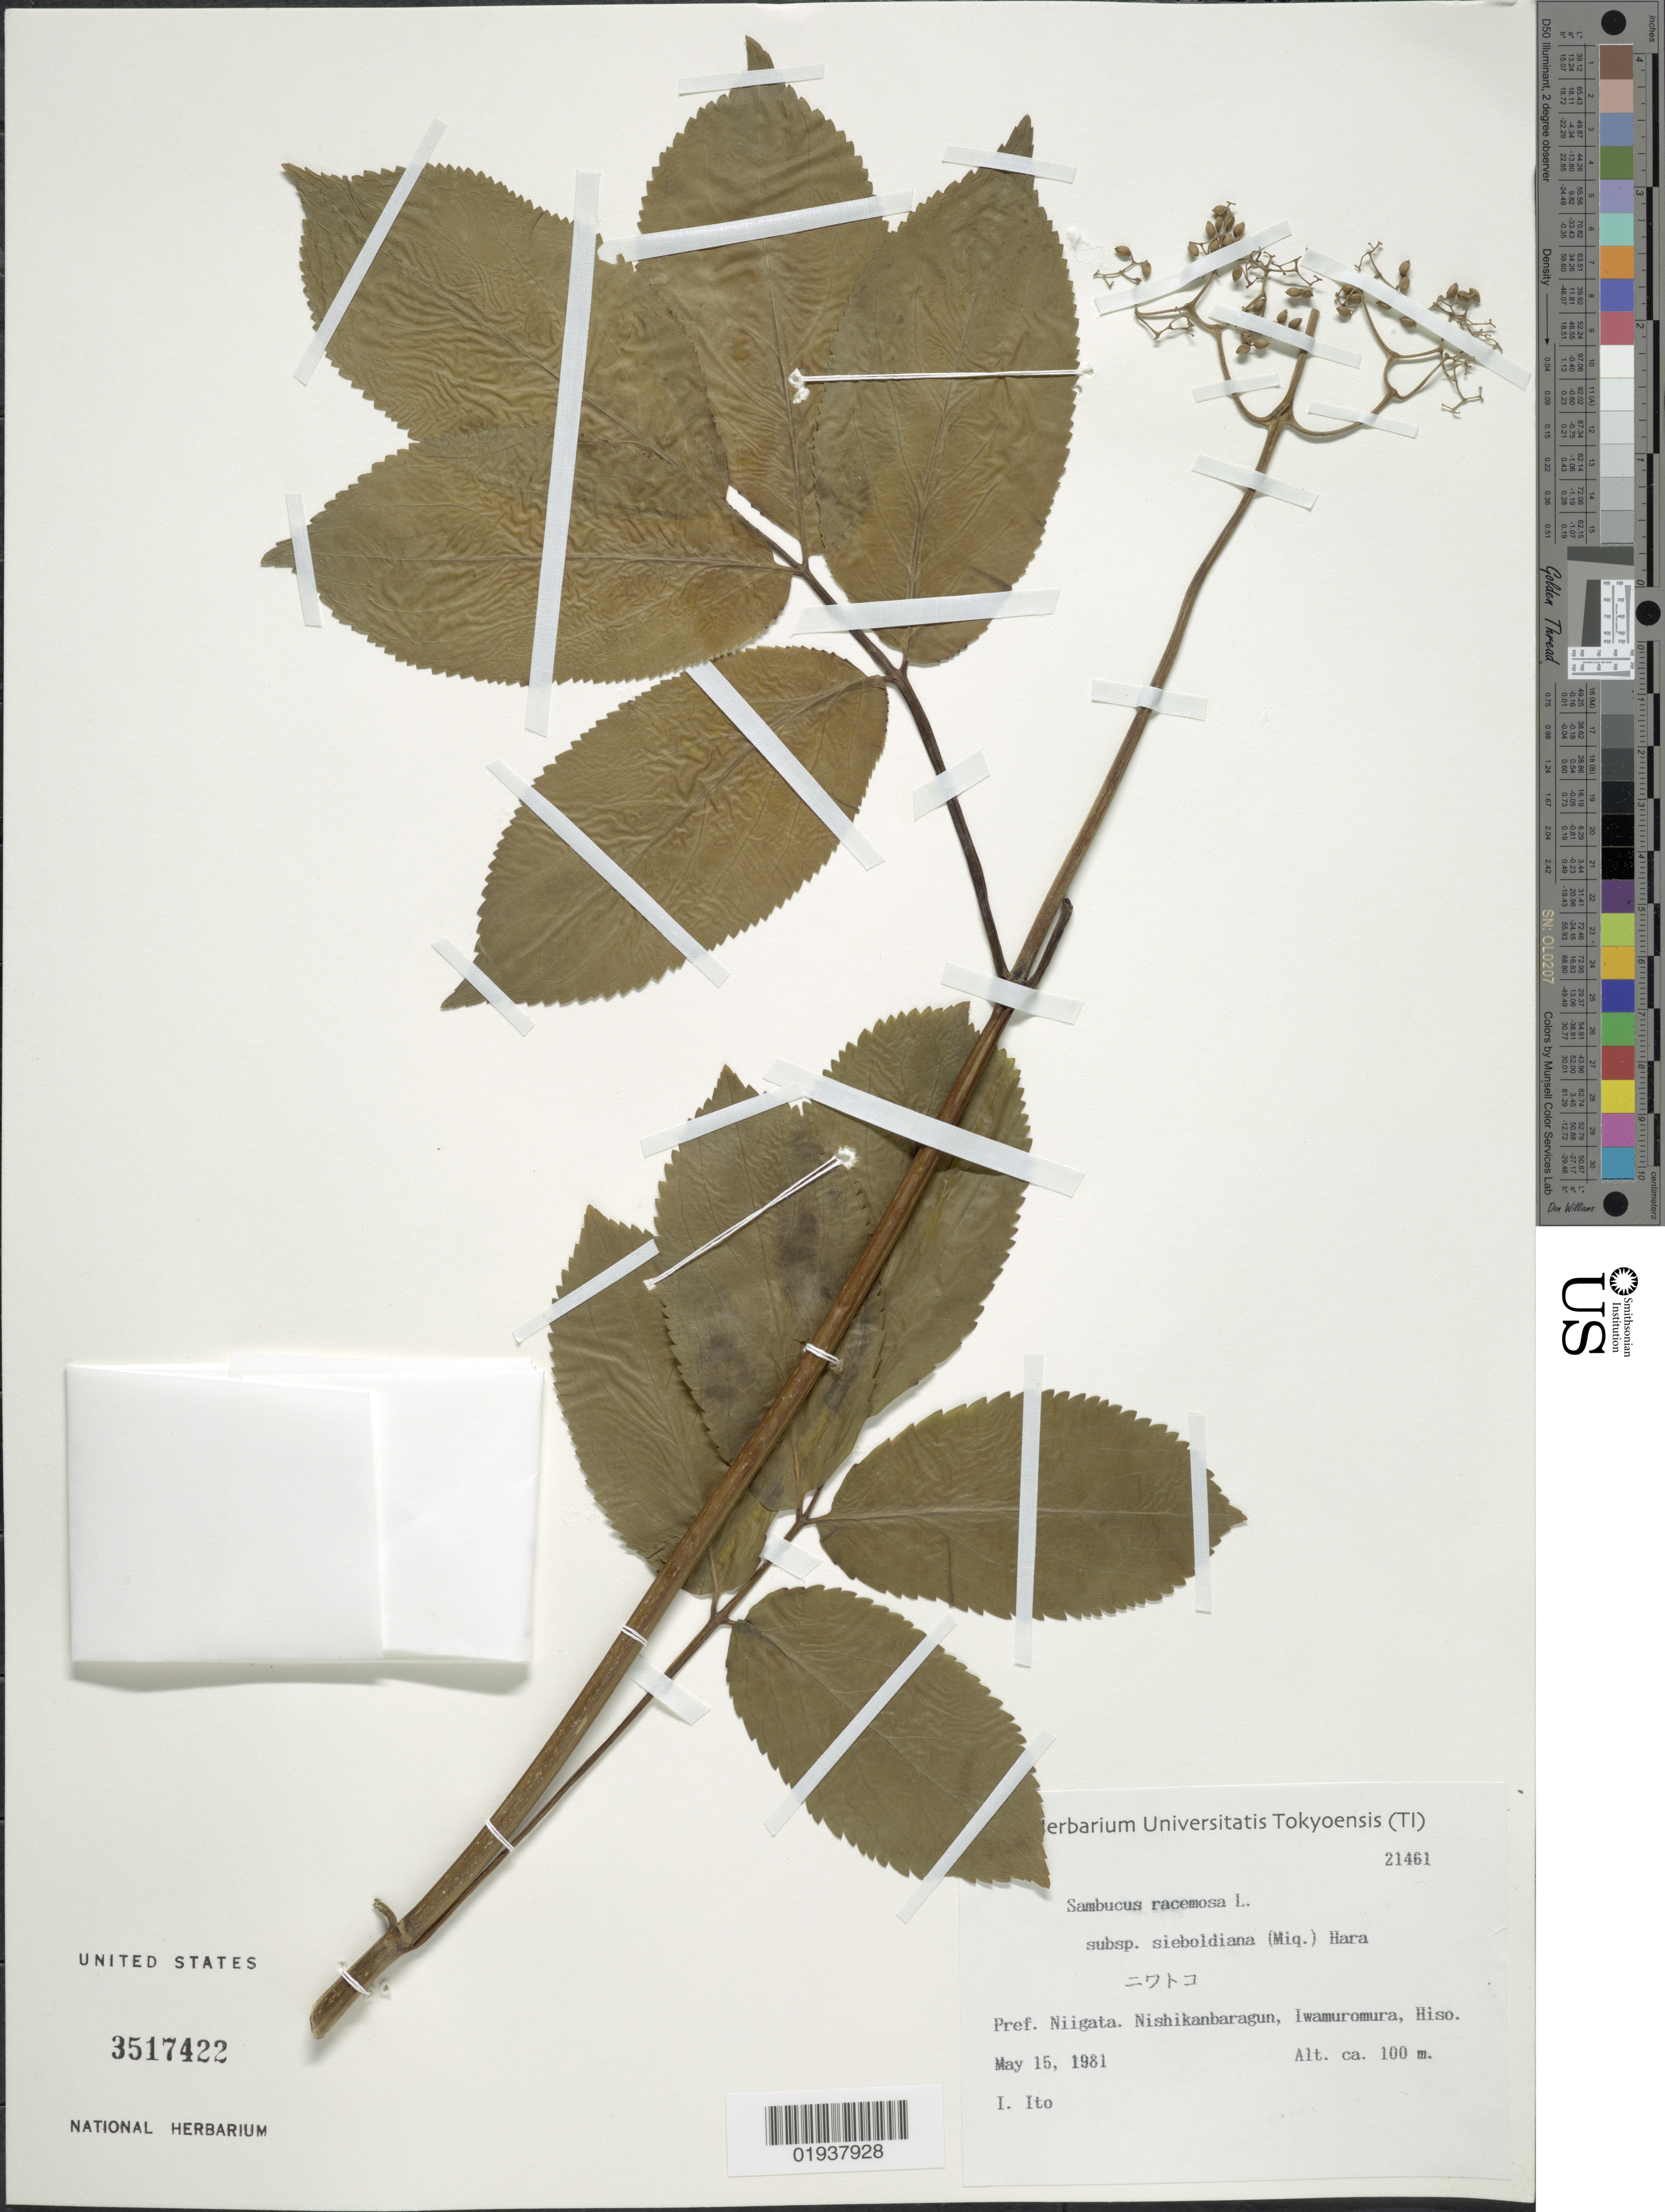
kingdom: Plantae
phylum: Tracheophyta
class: Magnoliopsida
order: Dipsacales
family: Viburnaceae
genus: Sambucus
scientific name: Sambucus racemosa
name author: L.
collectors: I. Ito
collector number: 21461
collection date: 1981-05-15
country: Japan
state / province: Niigata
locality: Pref. Niigata, Nishikanbaragun, Iwamuromura, Hiso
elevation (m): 100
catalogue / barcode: US 3517422